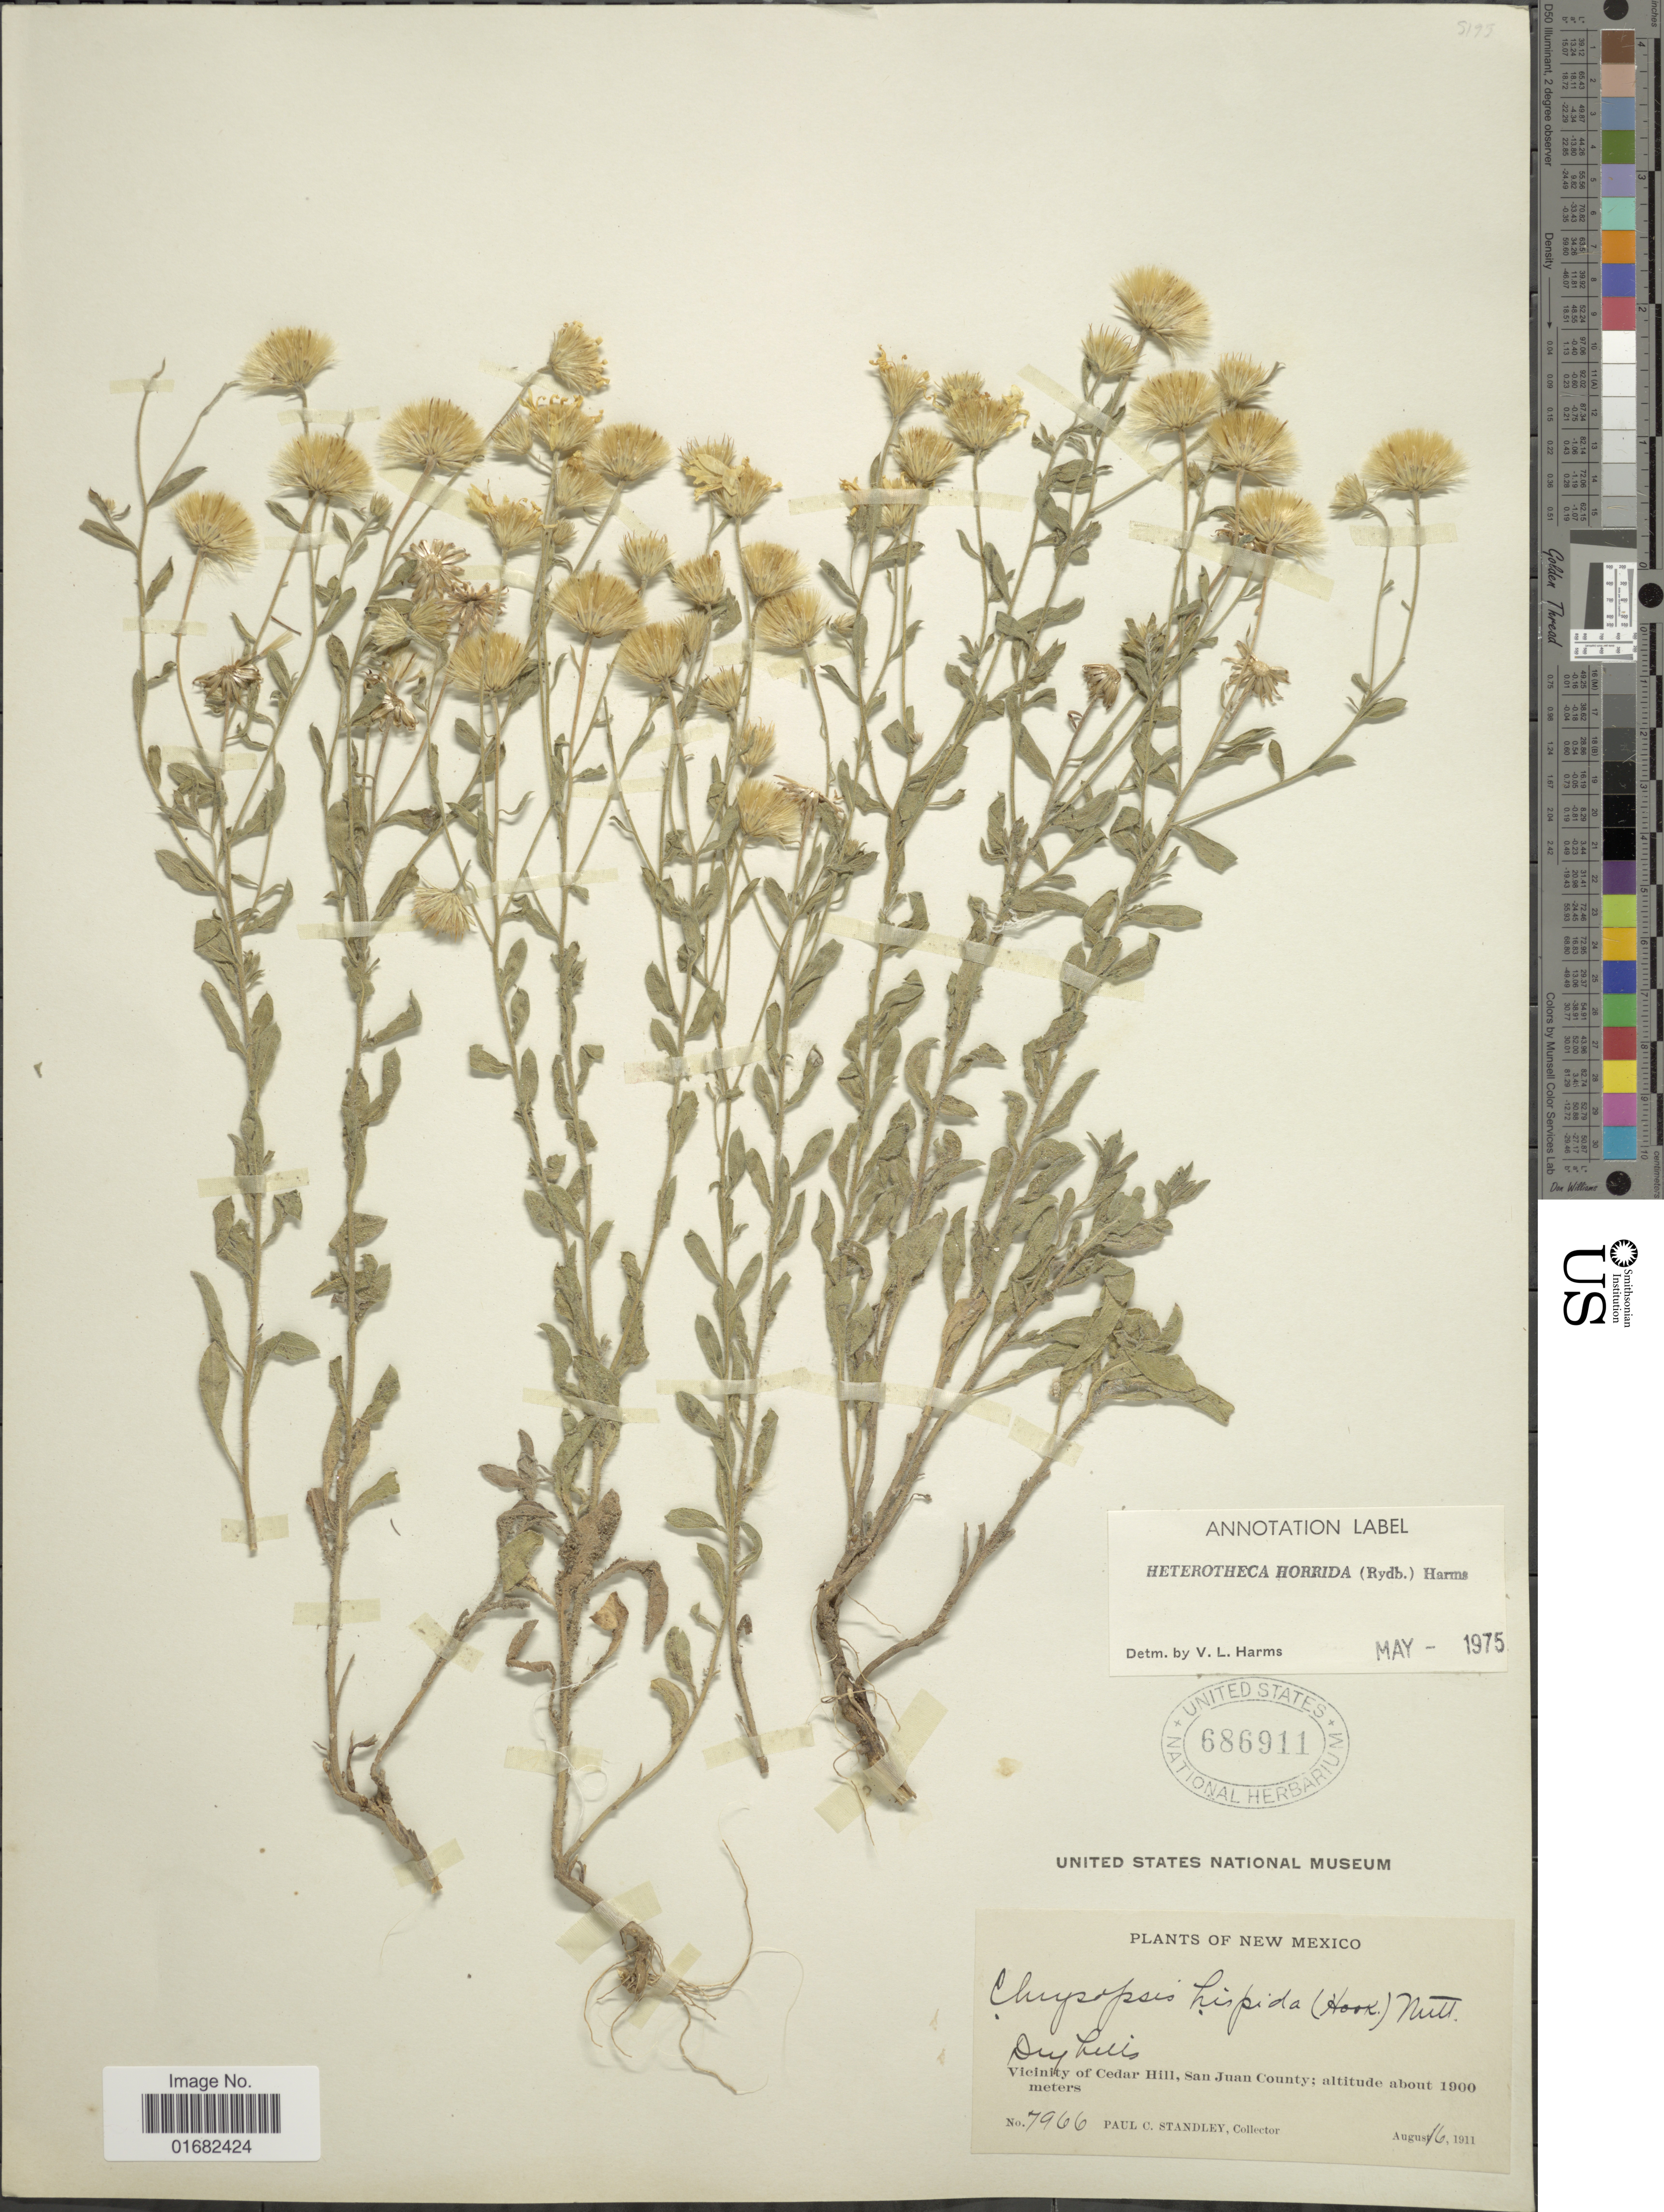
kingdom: Plantae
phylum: Tracheophyta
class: Magnoliopsida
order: Asterales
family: Asteraceae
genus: Heterotheca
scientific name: Heterotheca horrida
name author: (Rydb.) V.L. Harms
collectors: P. C. Standley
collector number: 7966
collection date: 1911-08-16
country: United States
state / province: New Mexico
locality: Vicinity of Cedar Hill, San Juan County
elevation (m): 1900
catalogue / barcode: US 686911